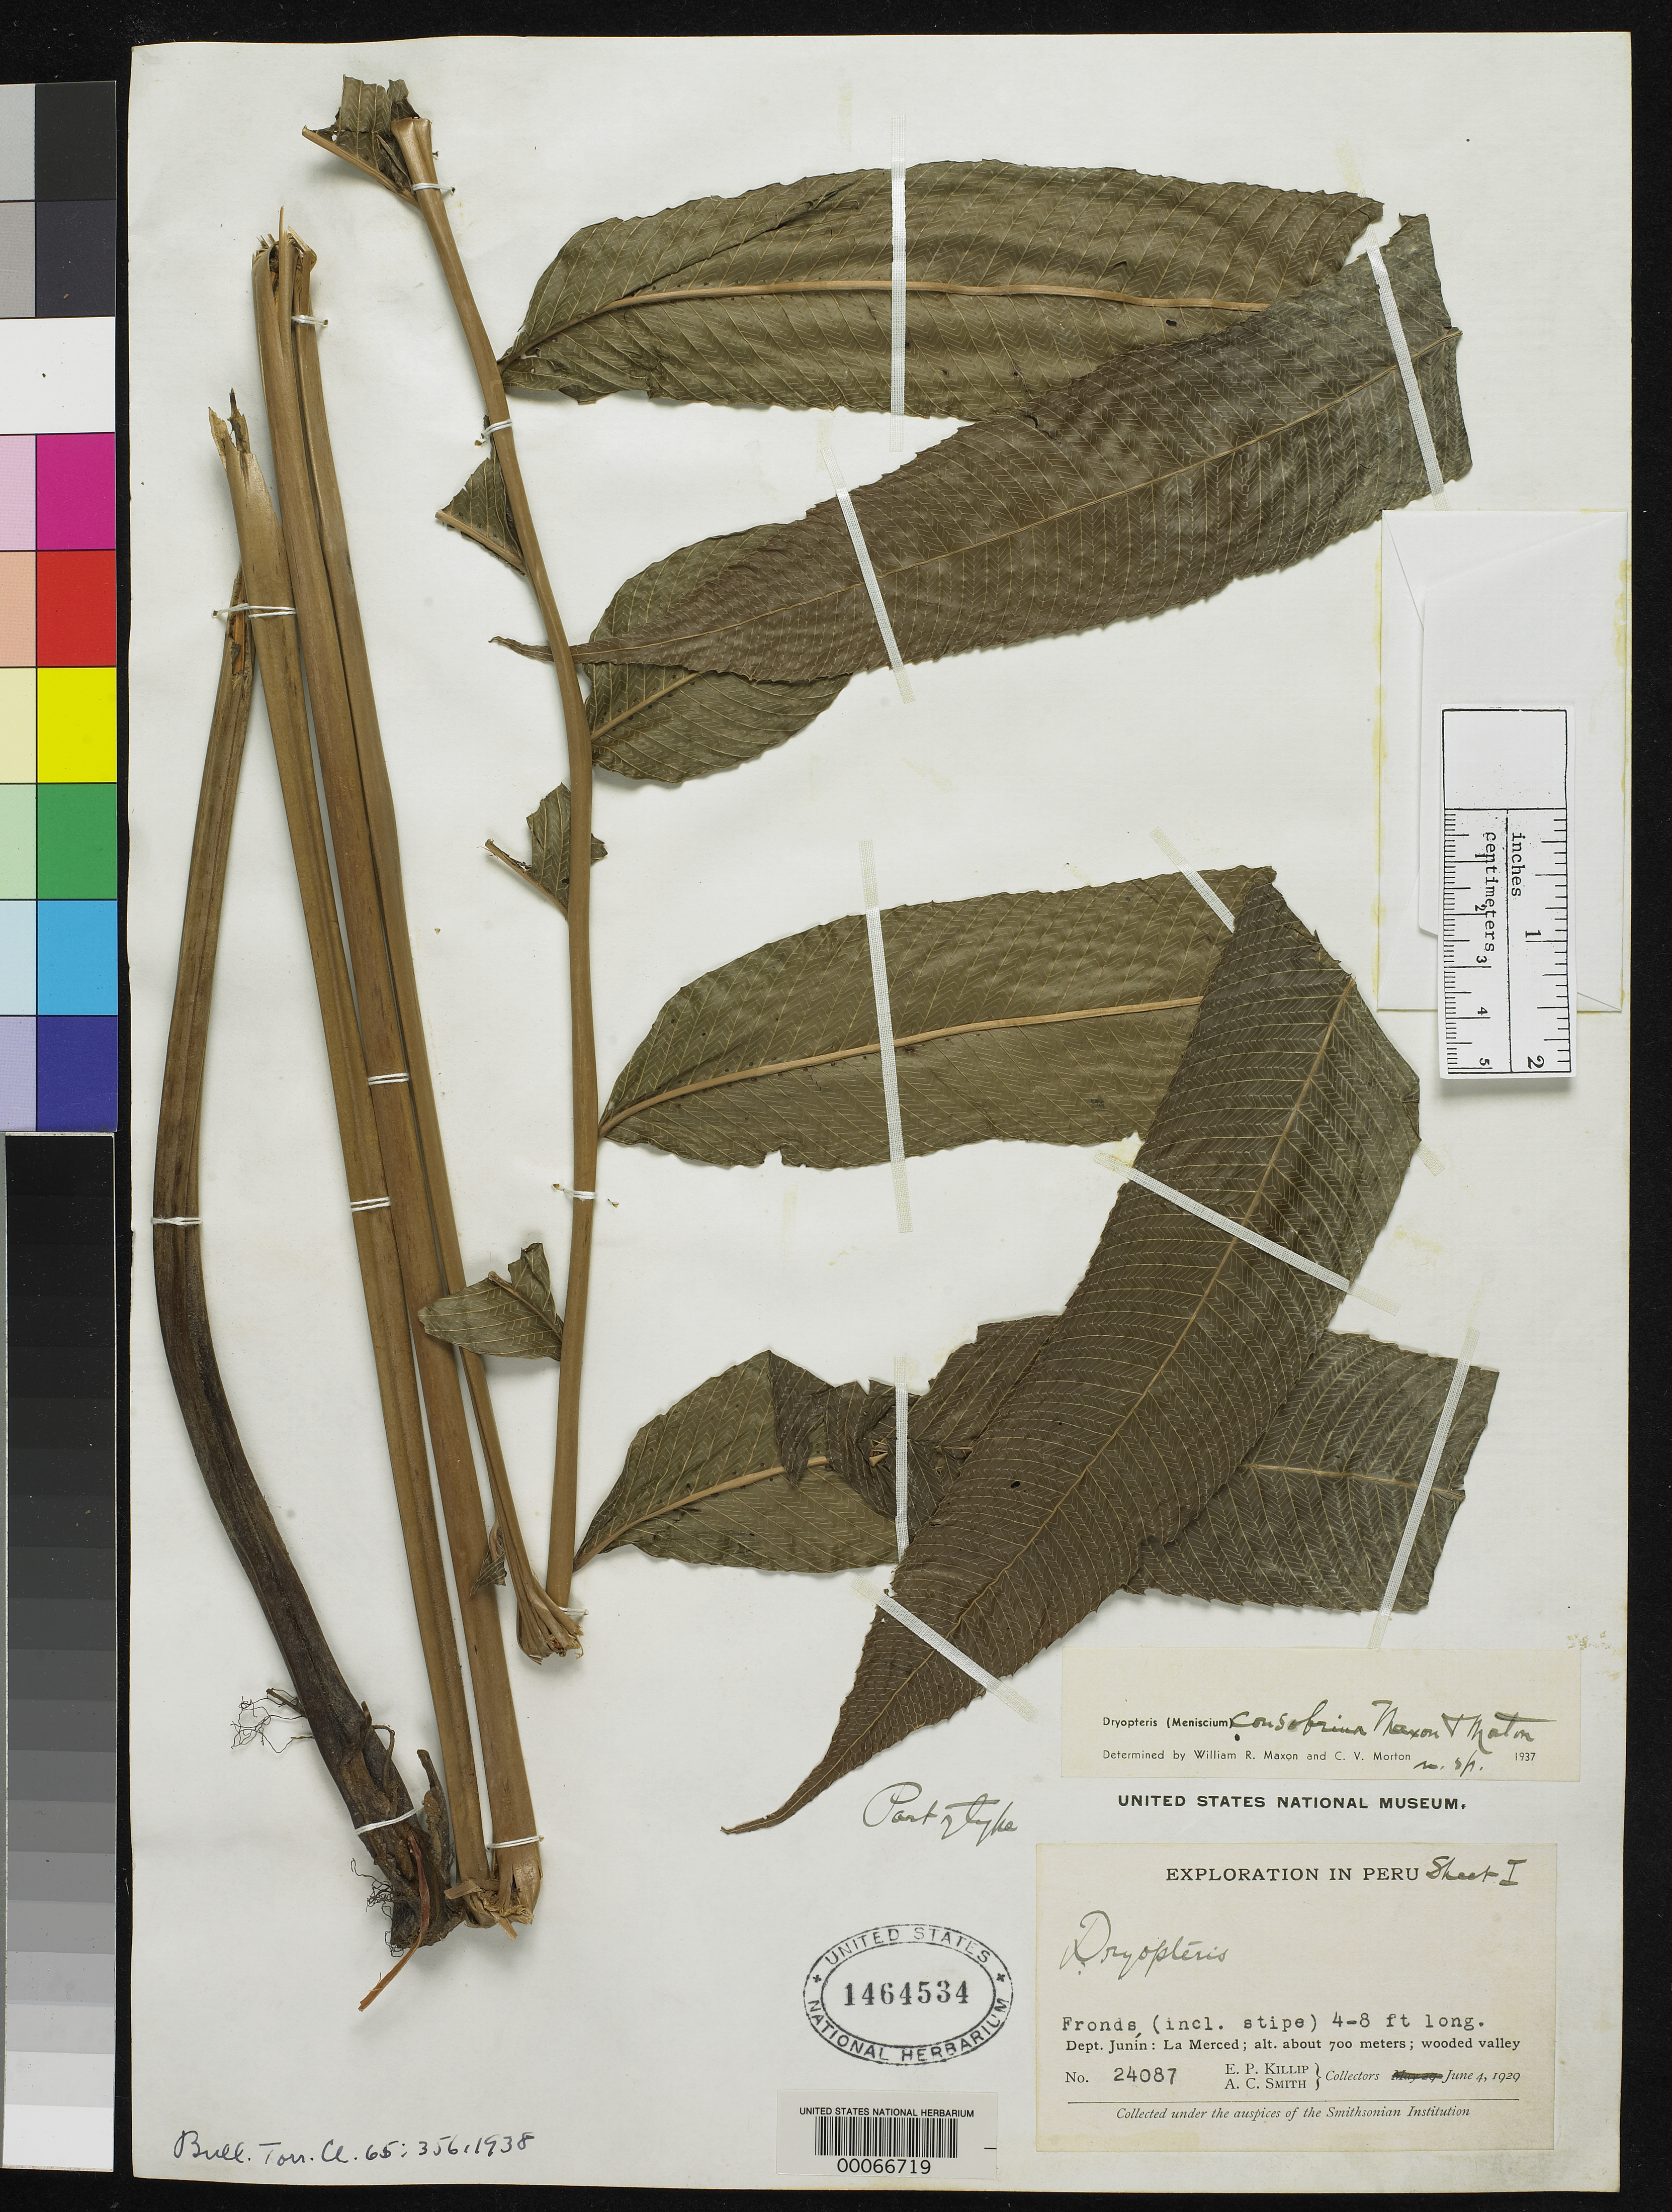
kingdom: Plantae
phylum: Tracheophyta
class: Polypodiopsida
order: Polypodiales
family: Dryopteridaceae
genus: Dryopteris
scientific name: Dryopteris consobrina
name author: Maxon & C.V. Morton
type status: Type Collection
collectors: E. P. Killip & A. C. Smith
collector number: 24087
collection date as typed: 04 Jun 1929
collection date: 1929-06-04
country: Peru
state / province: Junín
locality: La Merced.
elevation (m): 700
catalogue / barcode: US 1464534